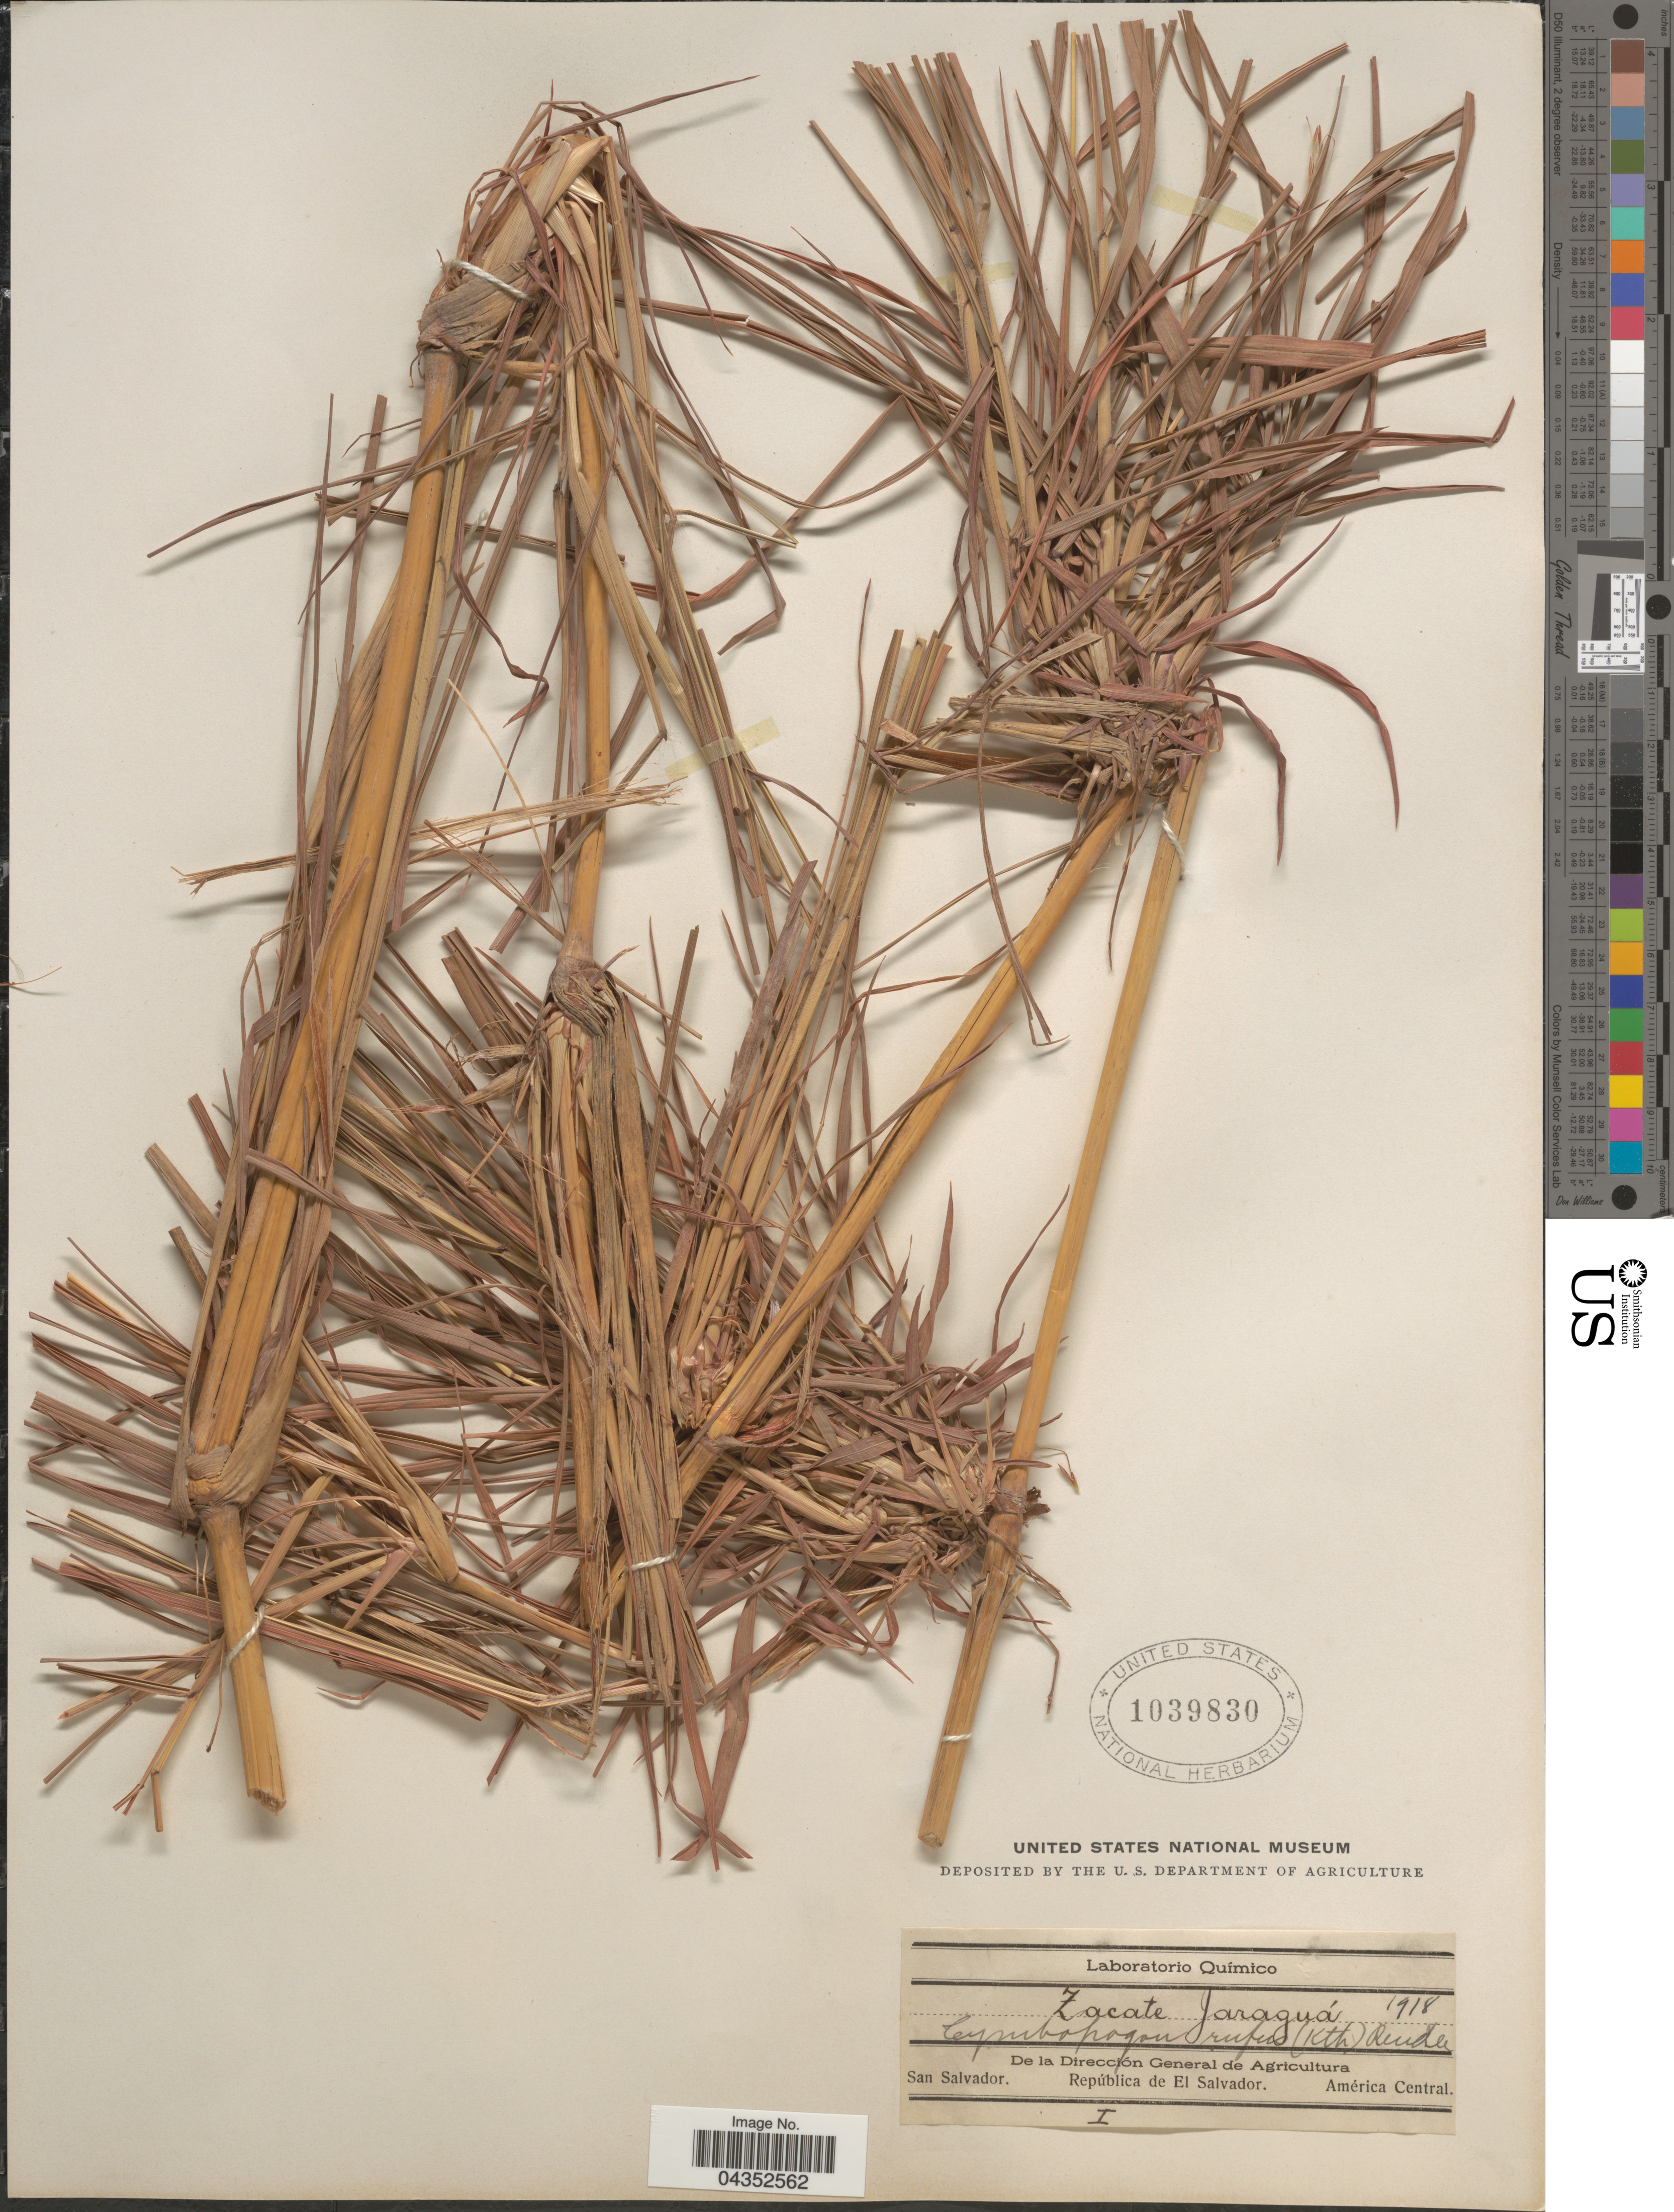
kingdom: Plantae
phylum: Tracheophyta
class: Liliopsida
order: Poales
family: Poaceae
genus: Hyparrhenia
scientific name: Hyparrhenia rufa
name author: (Nees) Stapf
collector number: I?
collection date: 1918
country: El Salvador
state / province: San Salvador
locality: Zacate Jaraguá. República de El Salvador.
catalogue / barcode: US 1039830